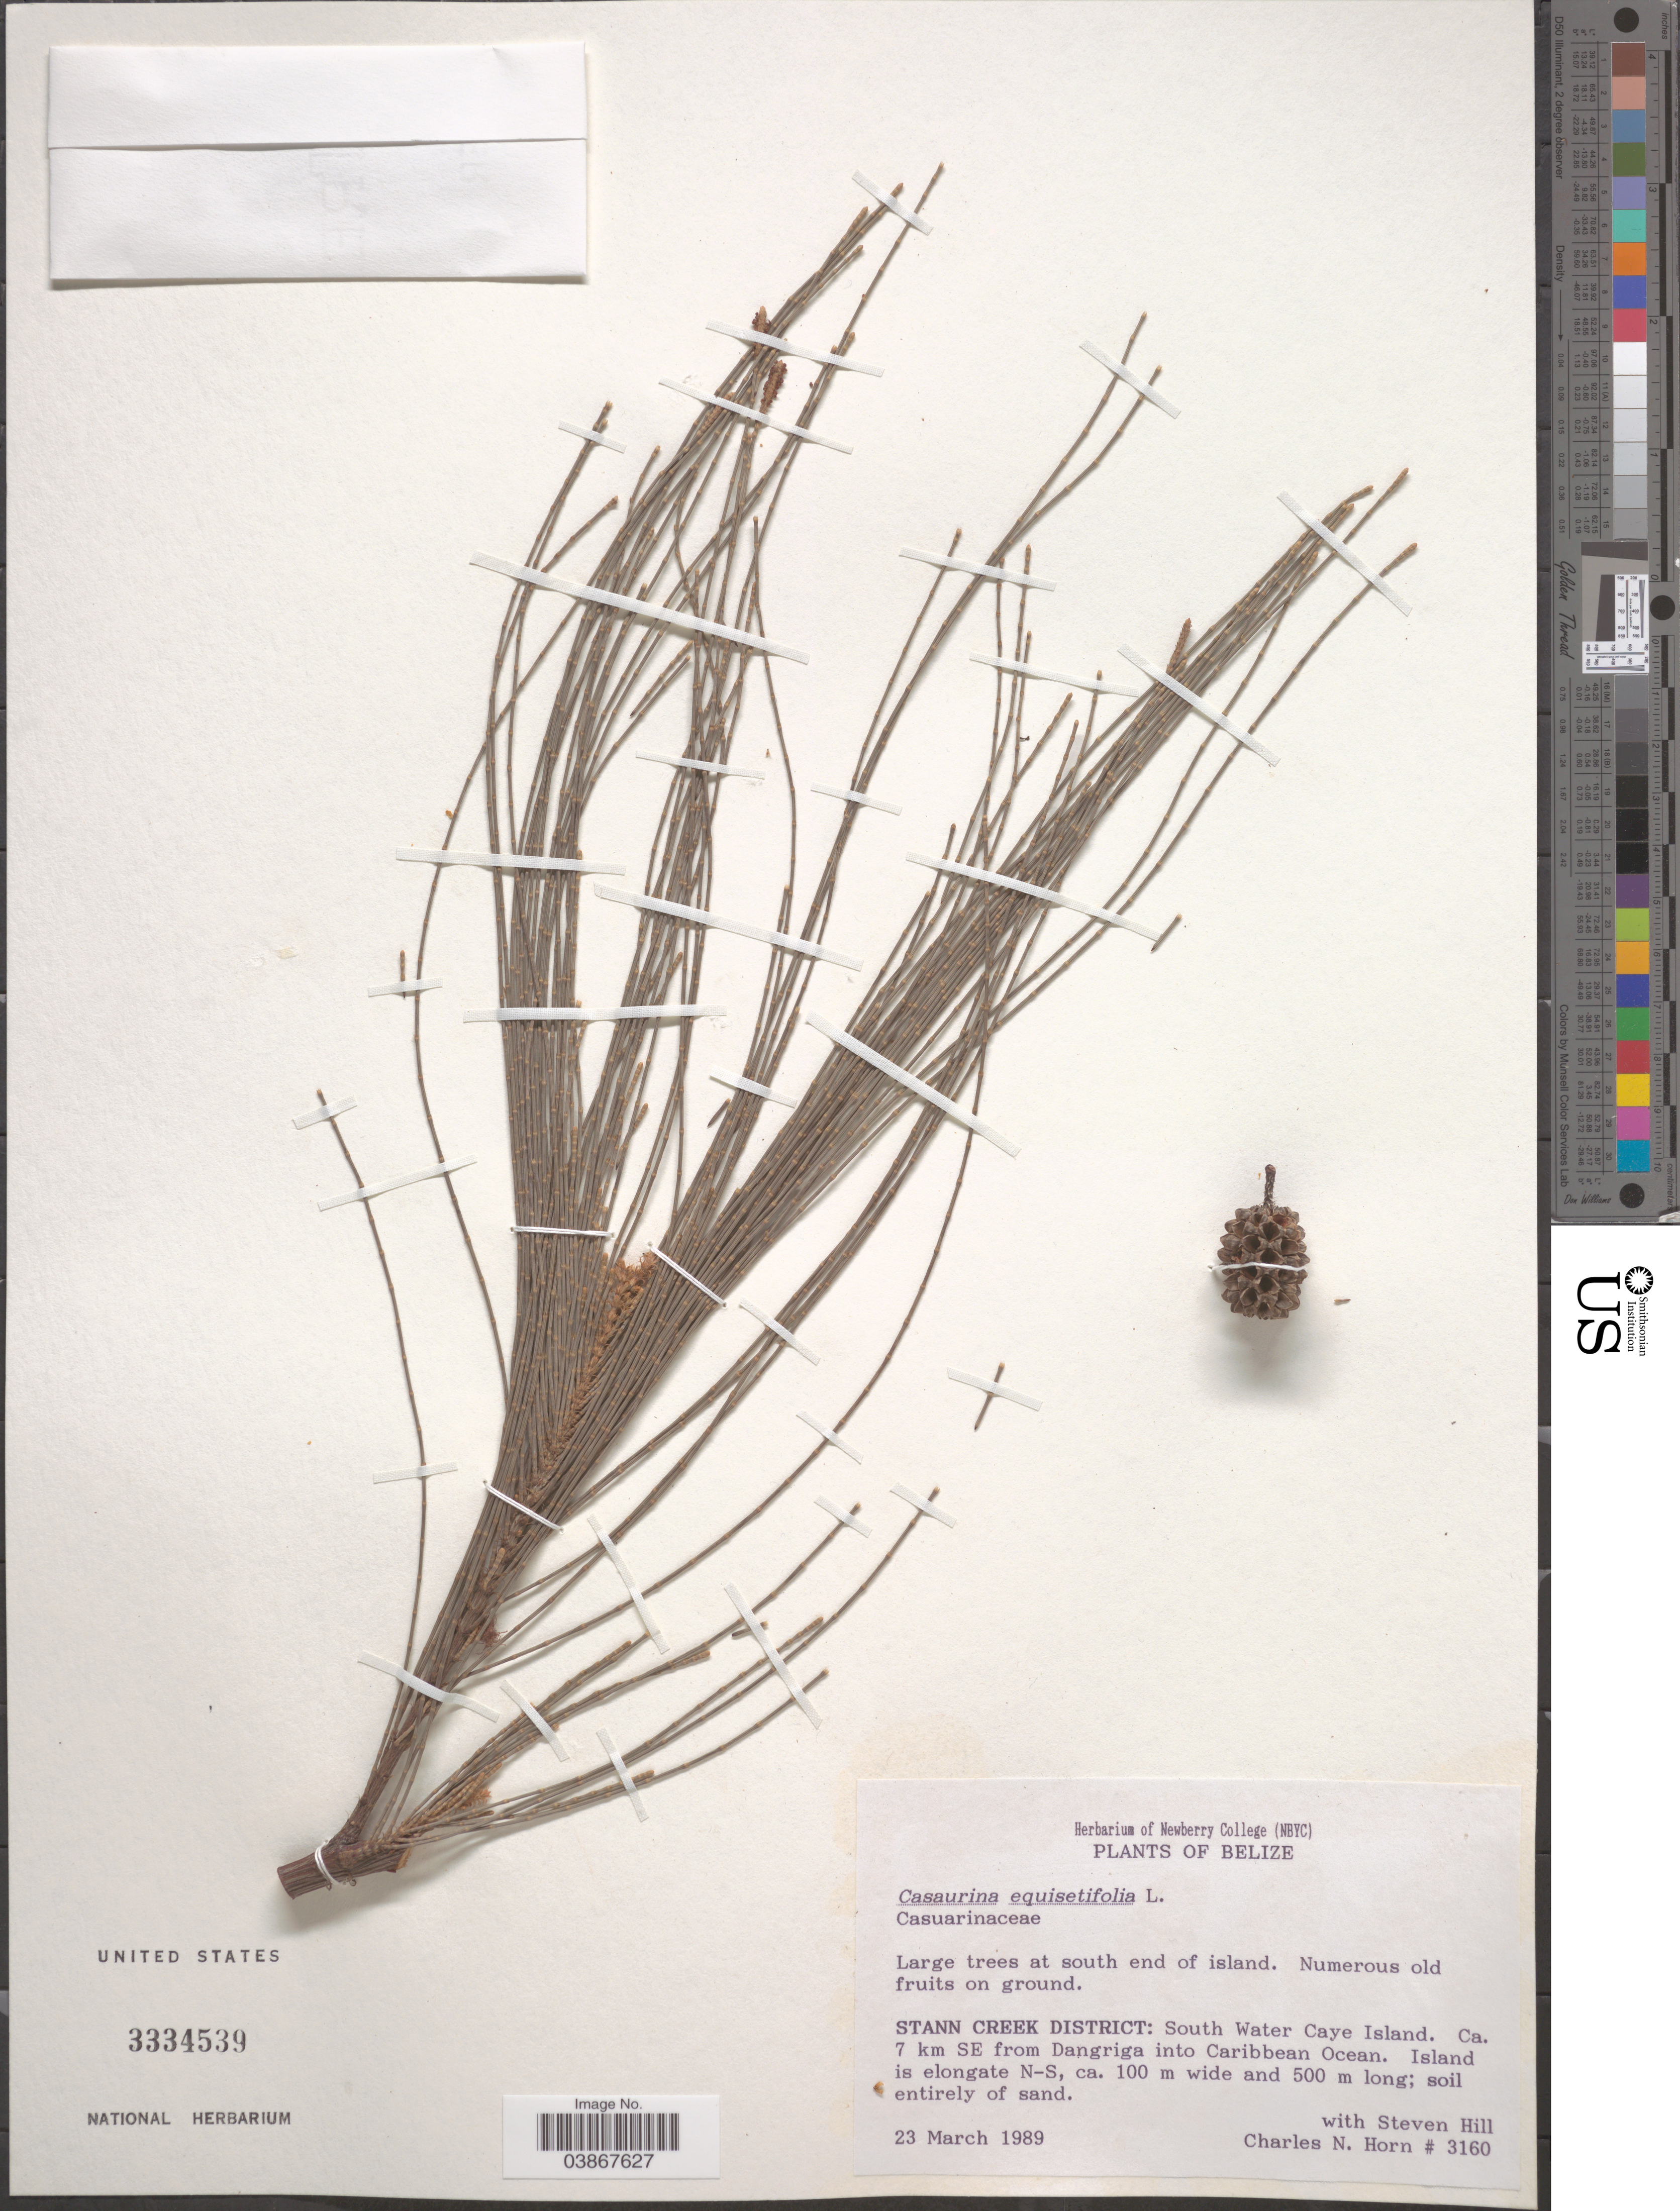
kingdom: Plantae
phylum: Tracheophyta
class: Magnoliopsida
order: Fagales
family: Casuarinaceae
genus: Casuarina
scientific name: Casuarina equisetifolia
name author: L.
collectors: C. Horn & S. R. Hill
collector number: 3160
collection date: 1989-03-23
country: Belize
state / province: Stann Creek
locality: Stann Creek District: South Water Caye Island. Ca. 7 km SE from Dangriga into Caribbean Ocean. Island is elongate N-S.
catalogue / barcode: US 3334539